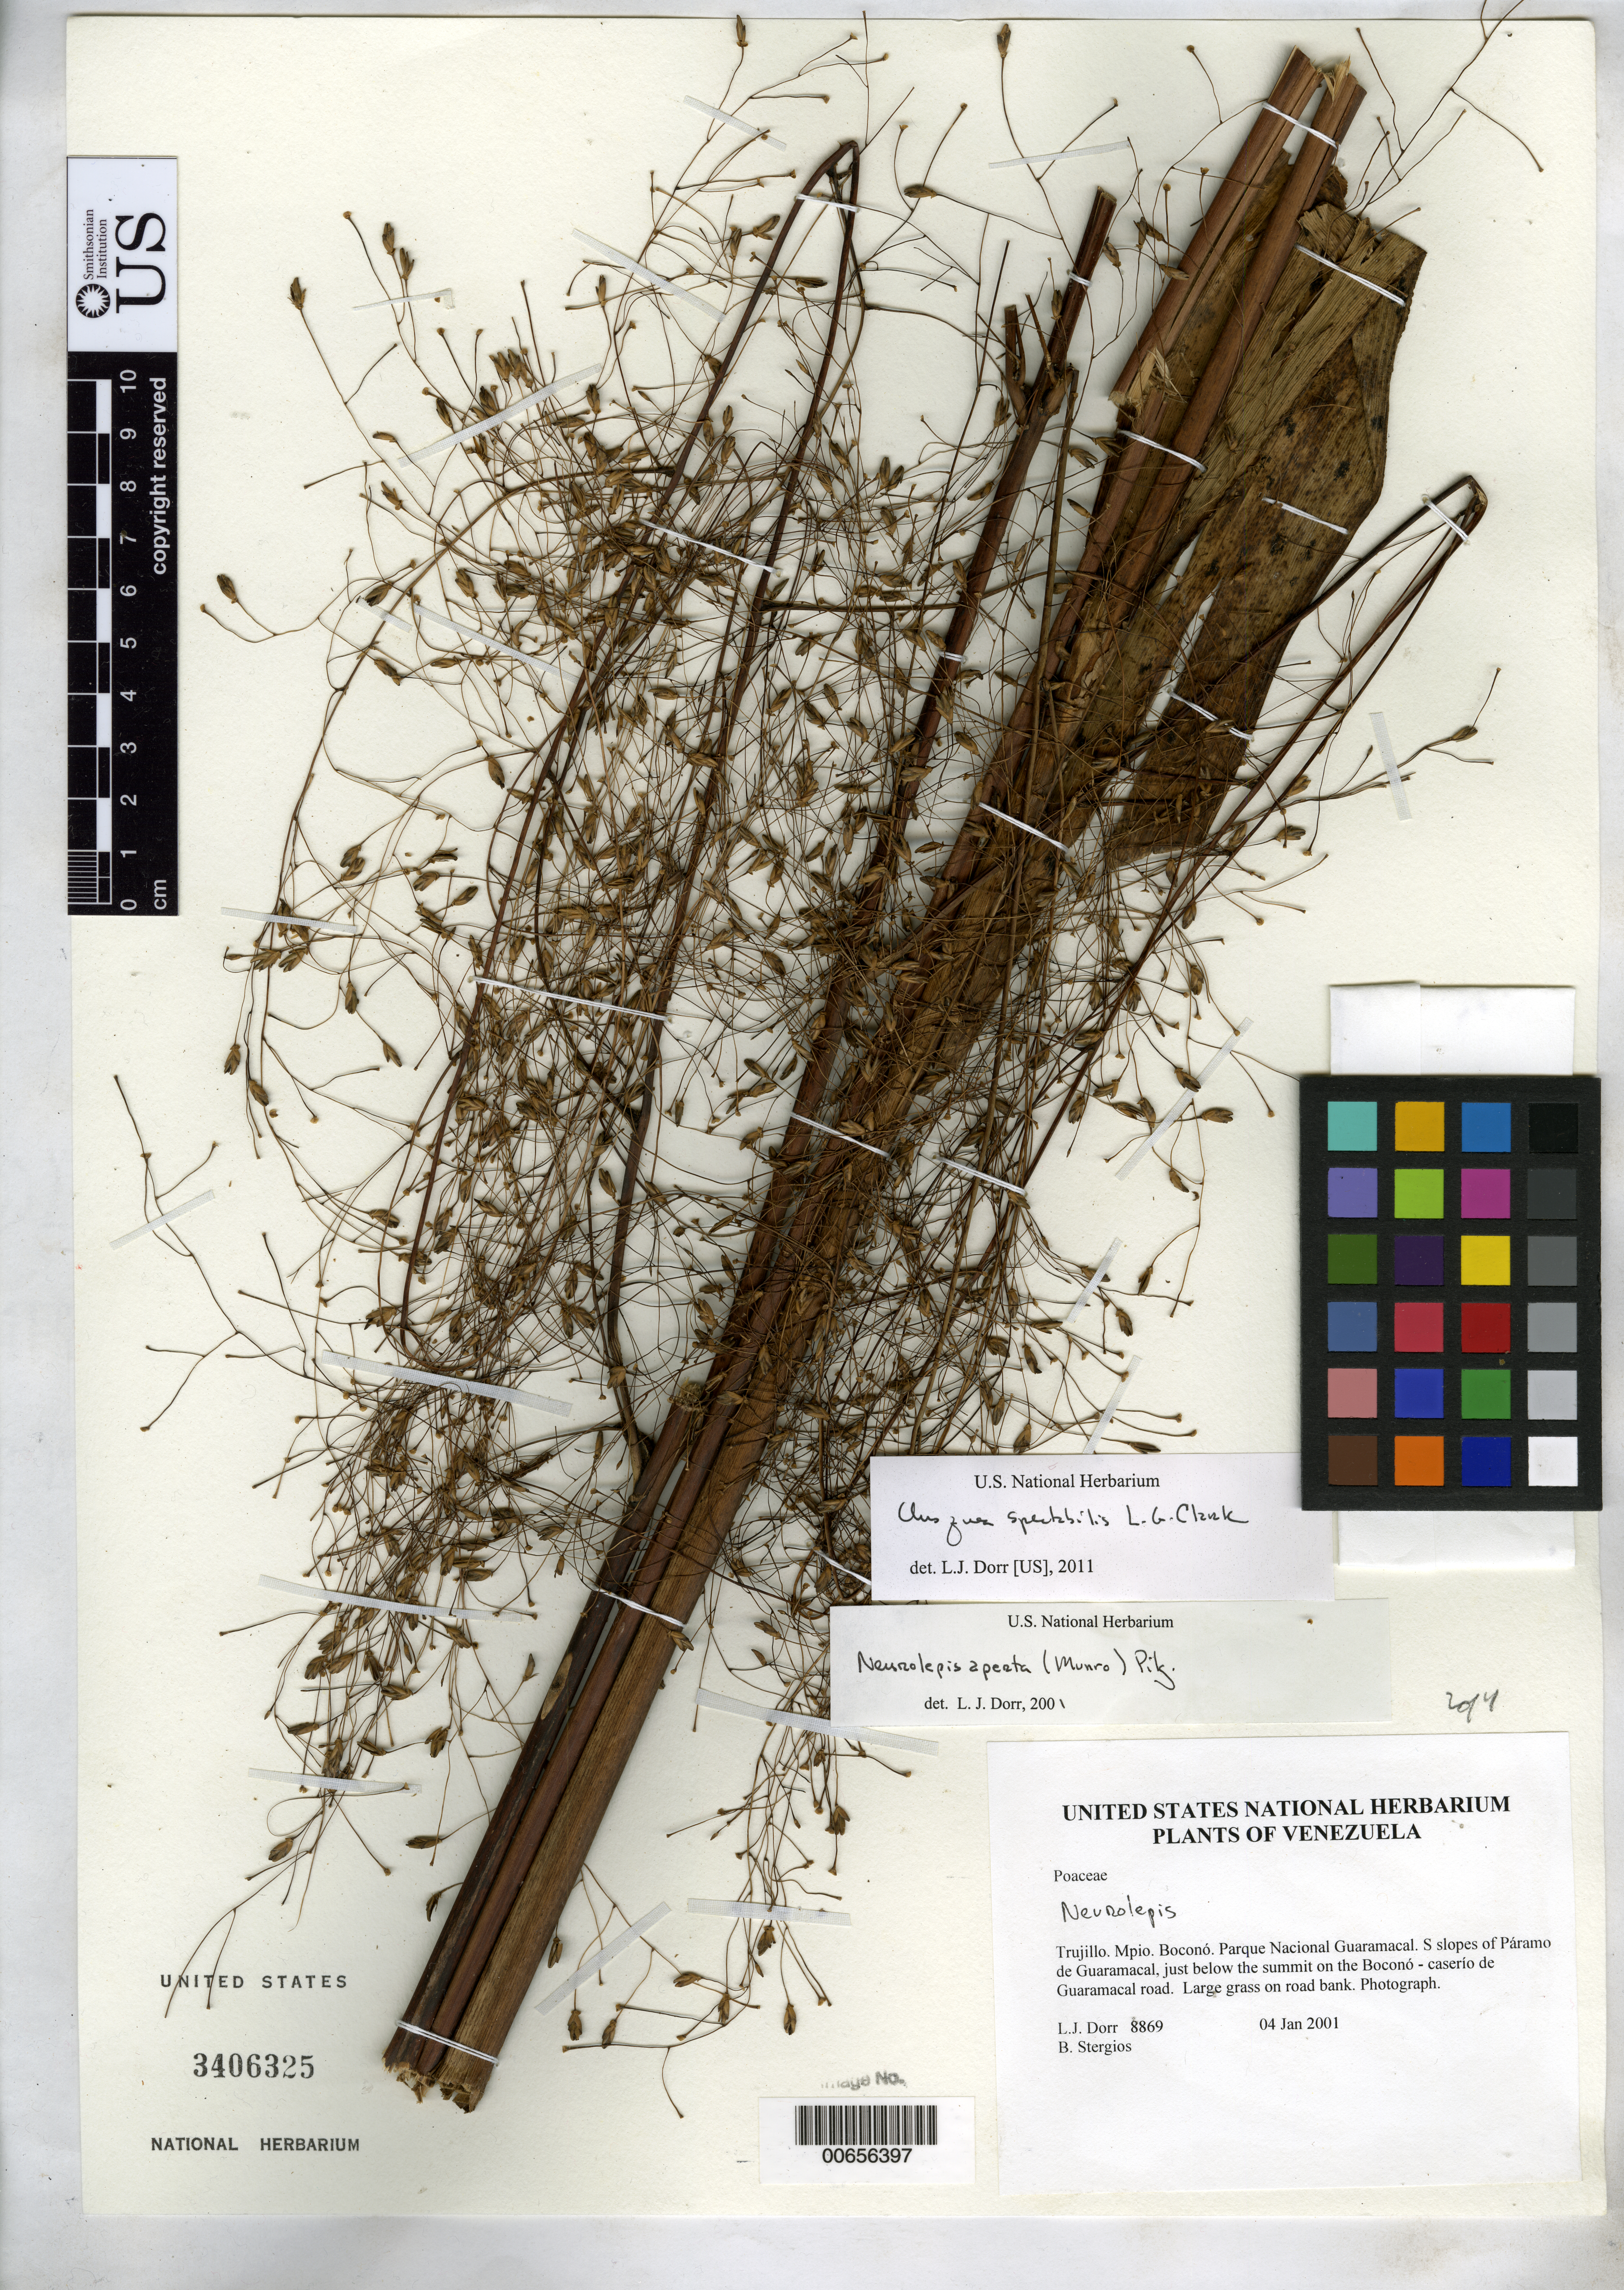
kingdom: Plantae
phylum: Tracheophyta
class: Liliopsida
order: Poales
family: Poaceae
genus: Chusquea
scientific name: Chusquea spectabilis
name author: L.G. Clark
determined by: Dorr, L. J., (BOT), Smithsonian Institution - National Museum of Natural History (UNITED STATES)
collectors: L. J. Dorr & B. G. Stergios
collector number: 8869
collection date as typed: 04 Jan 2001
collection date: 2001-01-04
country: Venezuela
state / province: Trujillo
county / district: Boconó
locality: Parque Nacional Guaramacal. S slopes of Páramo de Guaramacal, just below the summit on the Boconó-caserío de Guaramacal road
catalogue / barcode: US 3406325